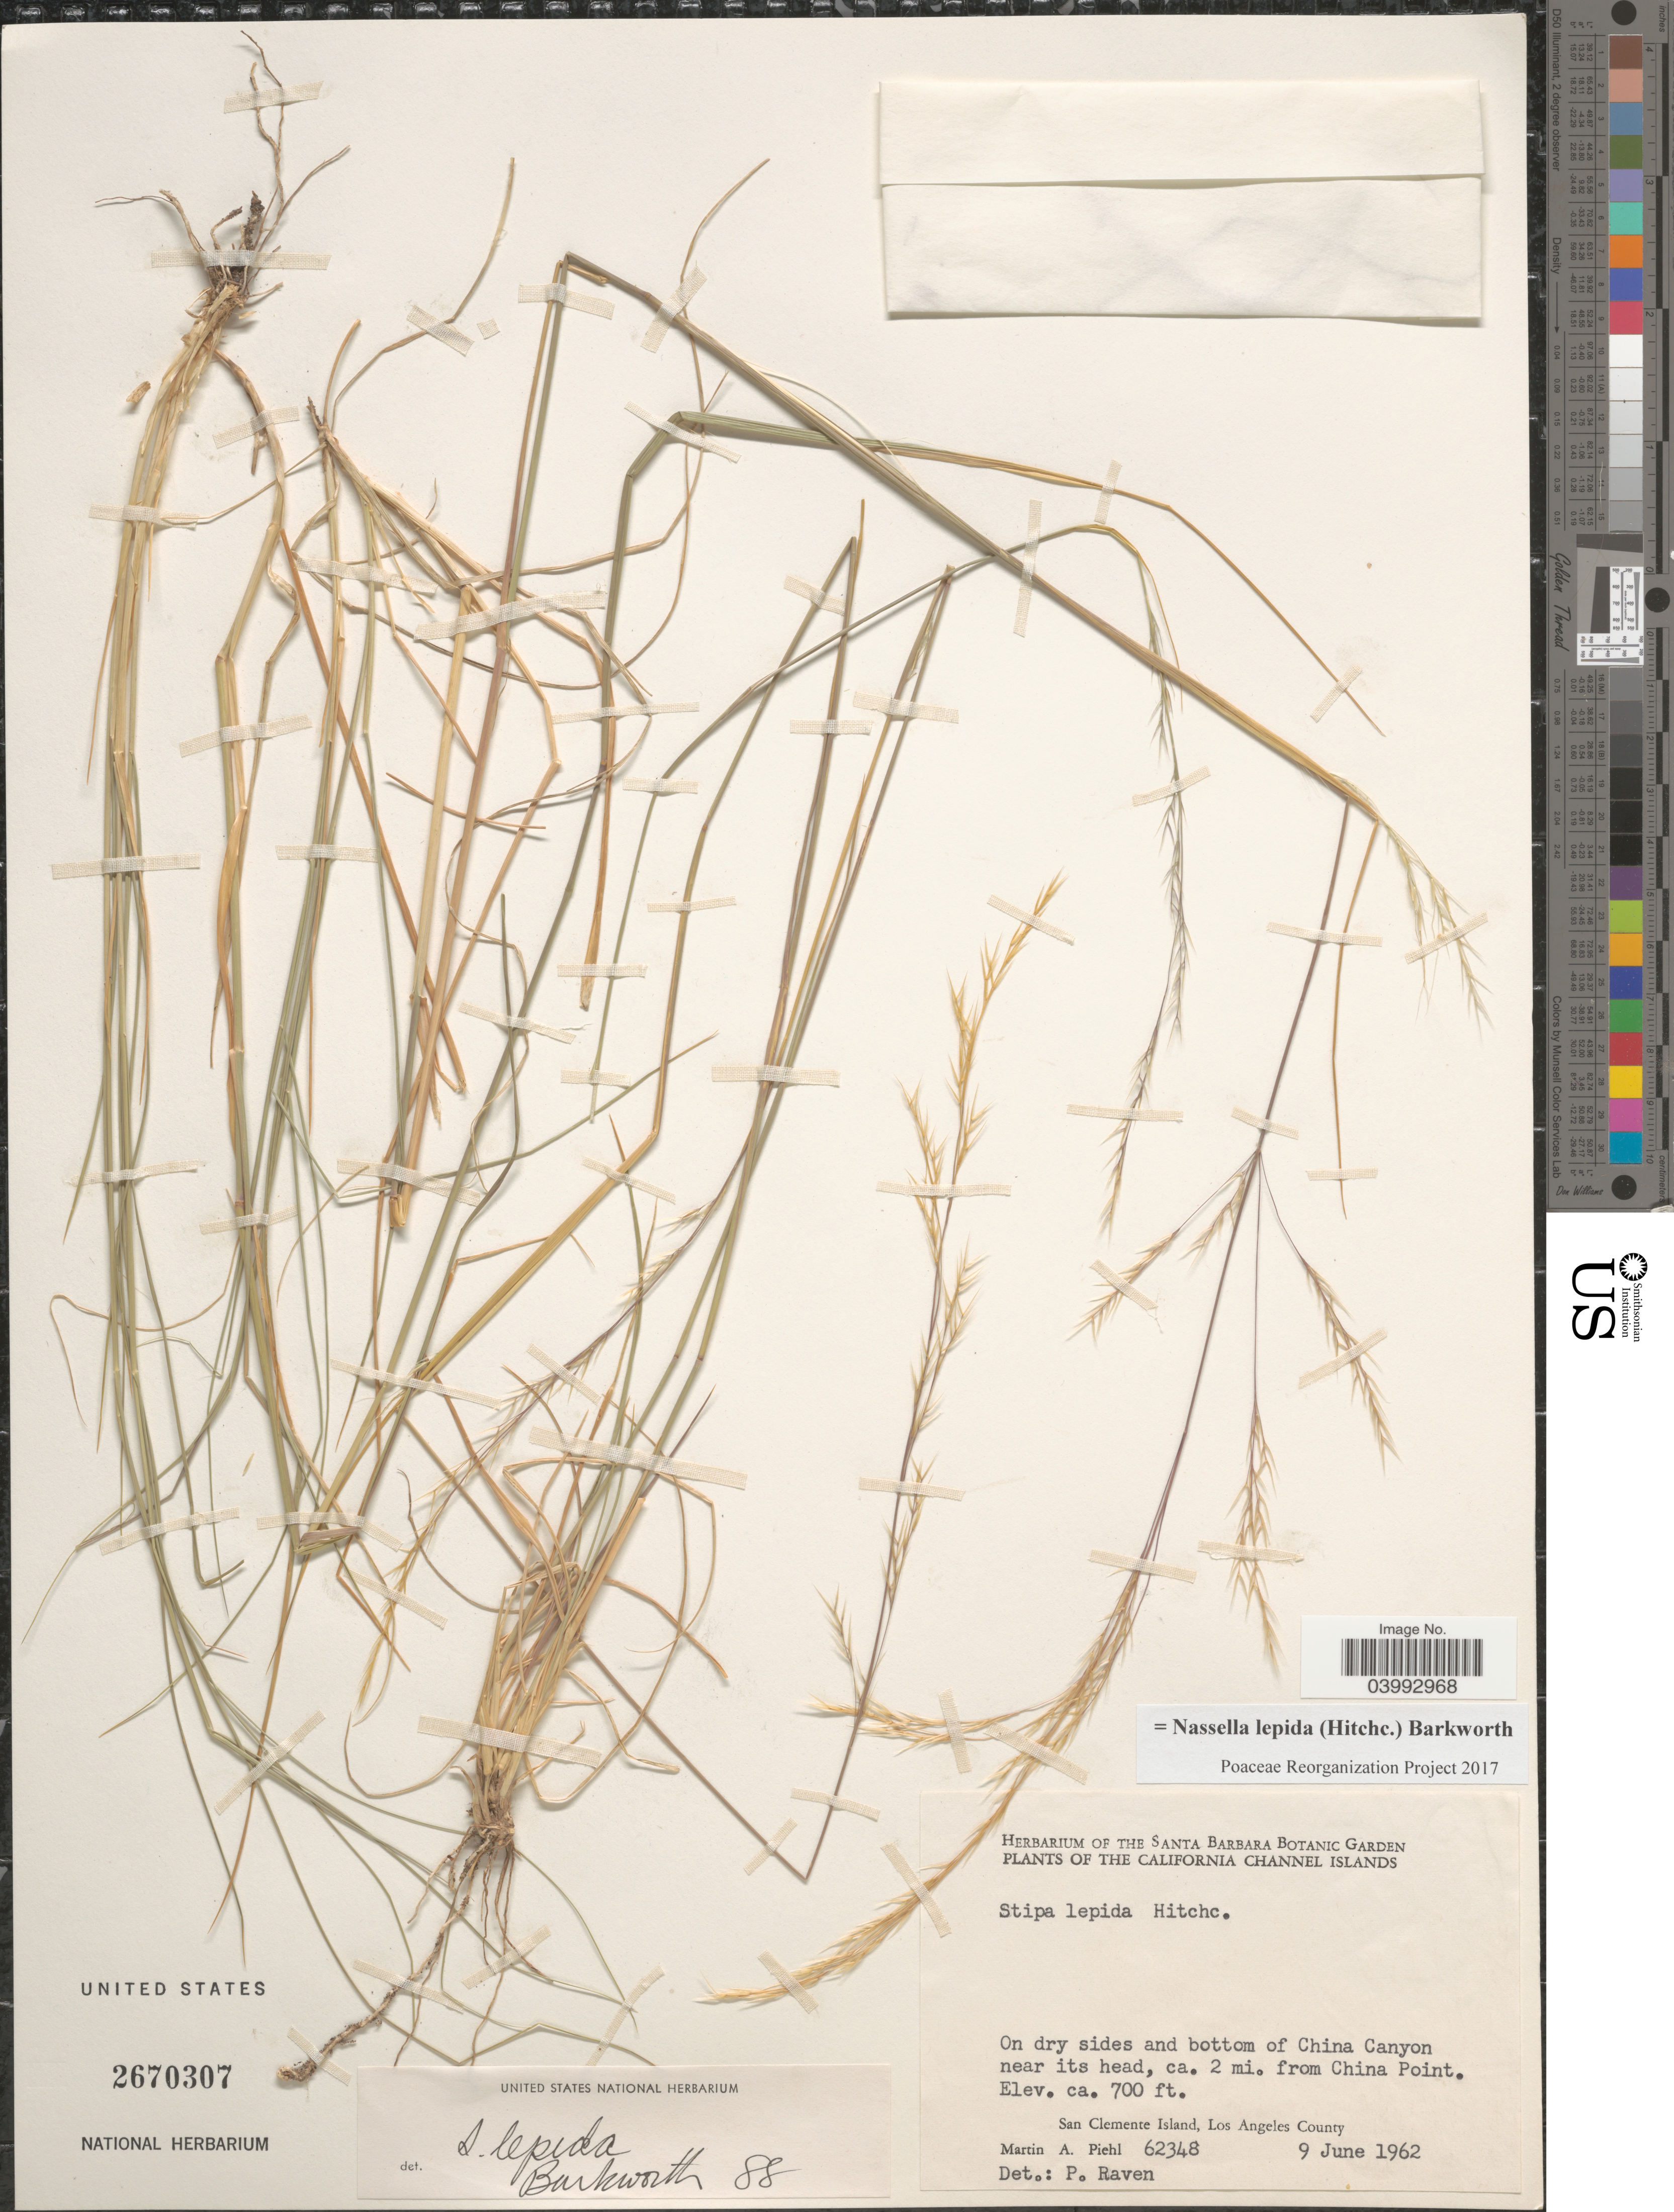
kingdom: Plantae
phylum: Tracheophyta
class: Liliopsida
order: Poales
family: Poaceae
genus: Nassella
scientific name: Nassella lepida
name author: (Hitchc.) Barkworth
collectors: M. Piehl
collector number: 62348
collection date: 1962-06-09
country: United States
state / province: California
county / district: Los Angeles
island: San Clemente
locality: The California Channel Islands. On dry sides and bottom of China Canyon near its head, ca. 2 mi. from China Point. San Clemente Island, Los Angeles County.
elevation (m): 213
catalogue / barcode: US 2670307